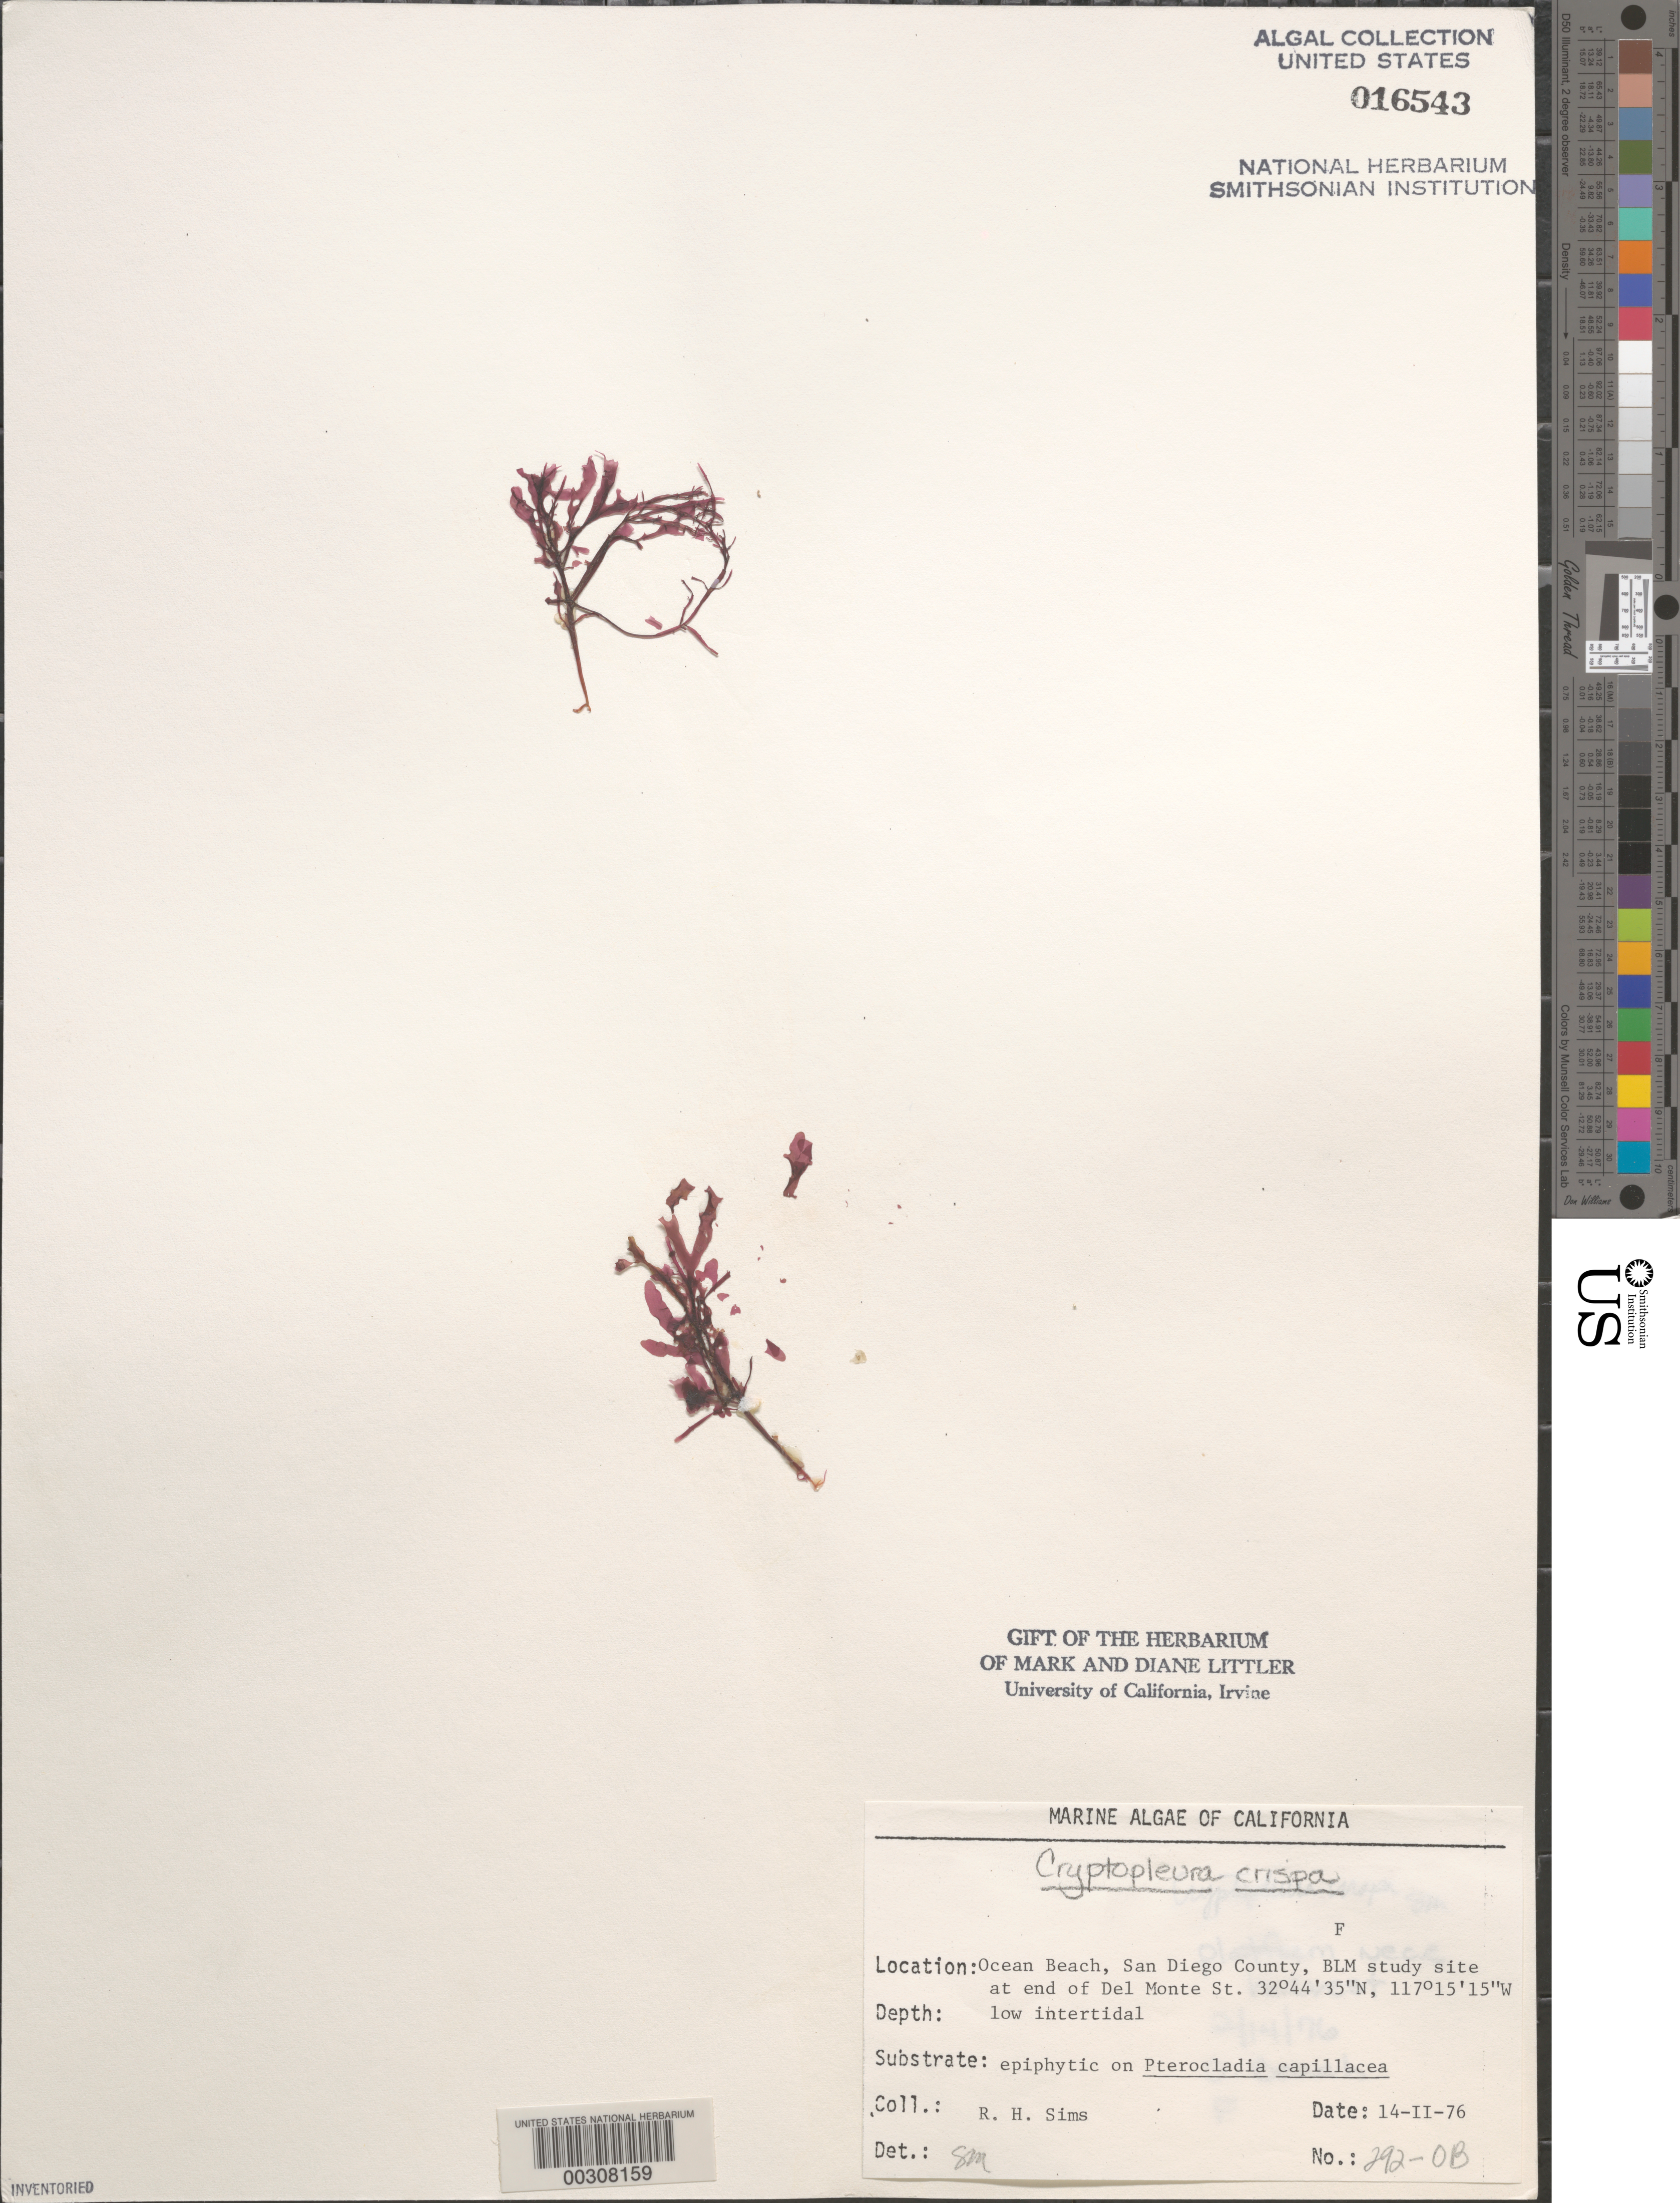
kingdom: Plantae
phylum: Rhodophyta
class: Florideophyceae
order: Ceramiales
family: Delesseriaceae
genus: Cryptopleura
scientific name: Cryptopleura crispa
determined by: Abbott, I. A.; Murray, S. N.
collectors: R. H. Sims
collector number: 292-OB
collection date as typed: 14 Feb 1976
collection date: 1976-02-14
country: United States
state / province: California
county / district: San Diego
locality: Ocean Beach, end of Del Monte Street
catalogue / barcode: US 16543